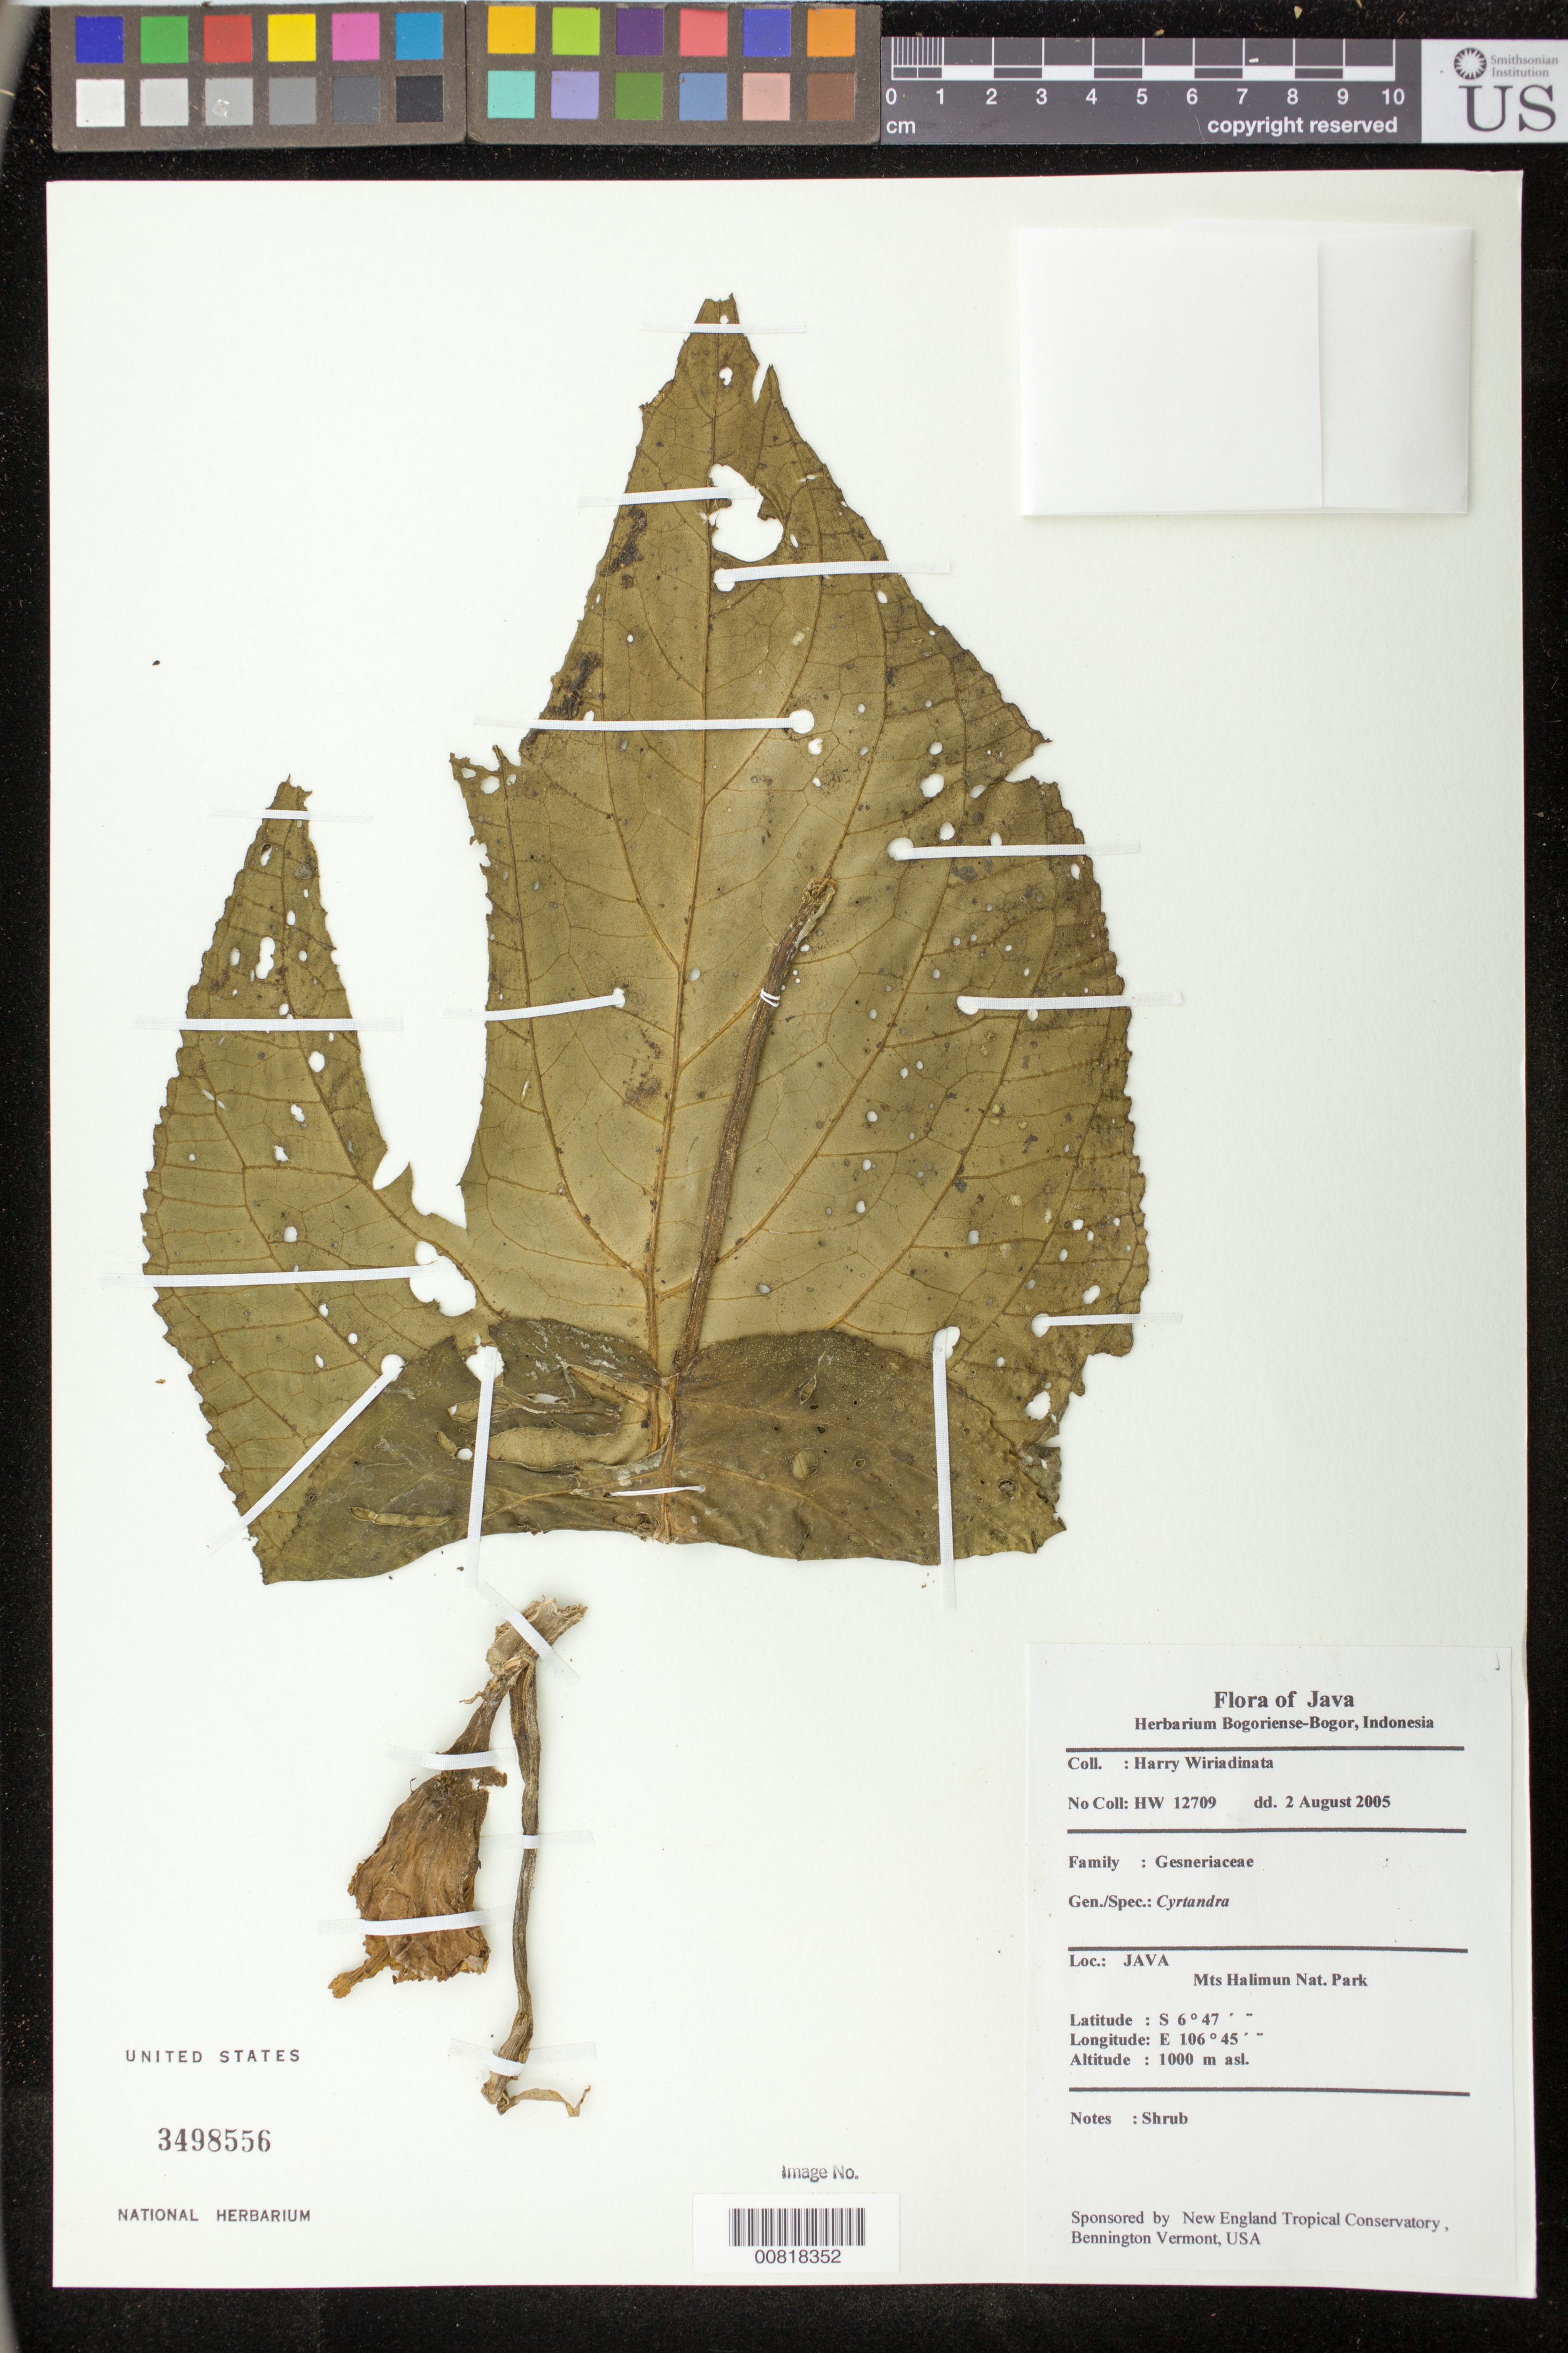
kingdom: Plantae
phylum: Tracheophyta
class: Magnoliopsida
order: Lamiales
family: Gesneriaceae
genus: Cyrtandra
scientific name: Cyrtandra sp.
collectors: H. Wiriadanata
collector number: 12709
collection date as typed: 02 Aug 2005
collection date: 2005-08-02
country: Indonesia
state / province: Java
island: Java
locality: Mts. Halimun Nat. Park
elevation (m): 1000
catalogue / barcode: US 3498556